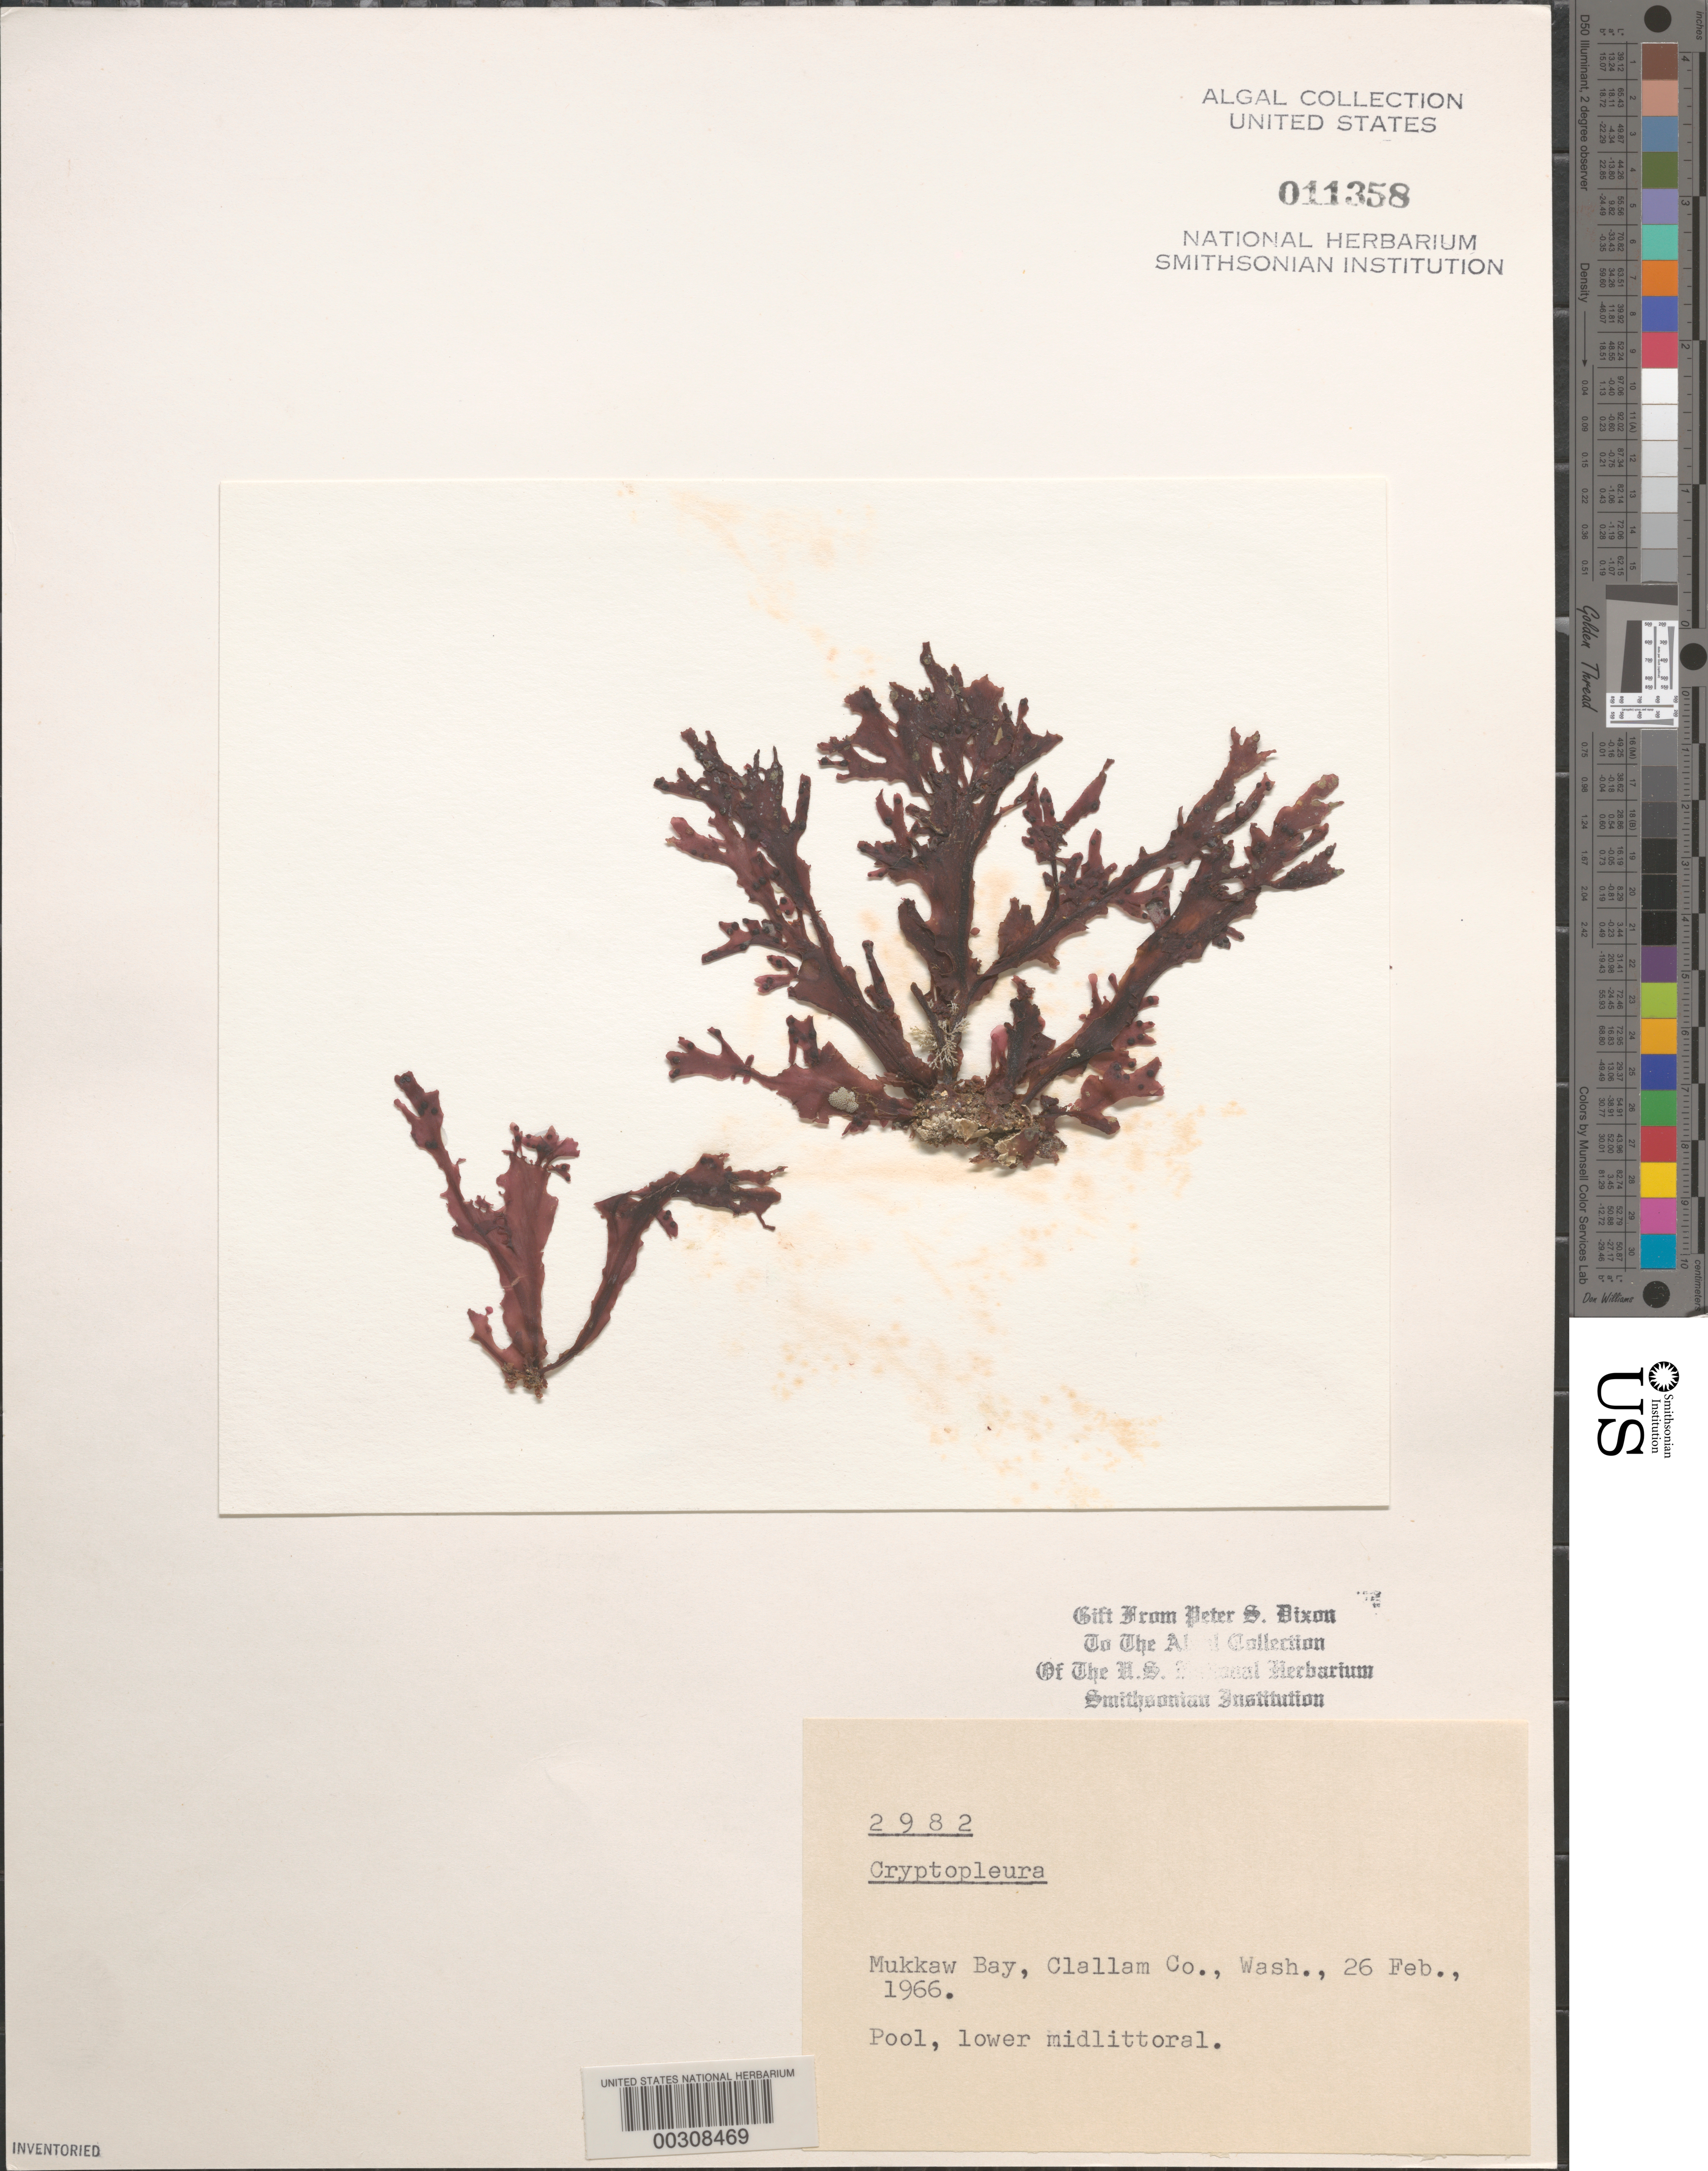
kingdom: Plantae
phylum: Rhodophyta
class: Florideophyceae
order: Ceramiales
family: Delesseriaceae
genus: Cryptopleura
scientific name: Cryptopleura sp.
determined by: Dixon, P. S.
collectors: N. Richardson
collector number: PSD 2982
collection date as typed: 26 Feb 1966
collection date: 1966-02-26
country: United States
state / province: Washington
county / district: Clallam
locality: Mukkaw Bay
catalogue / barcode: US 11358